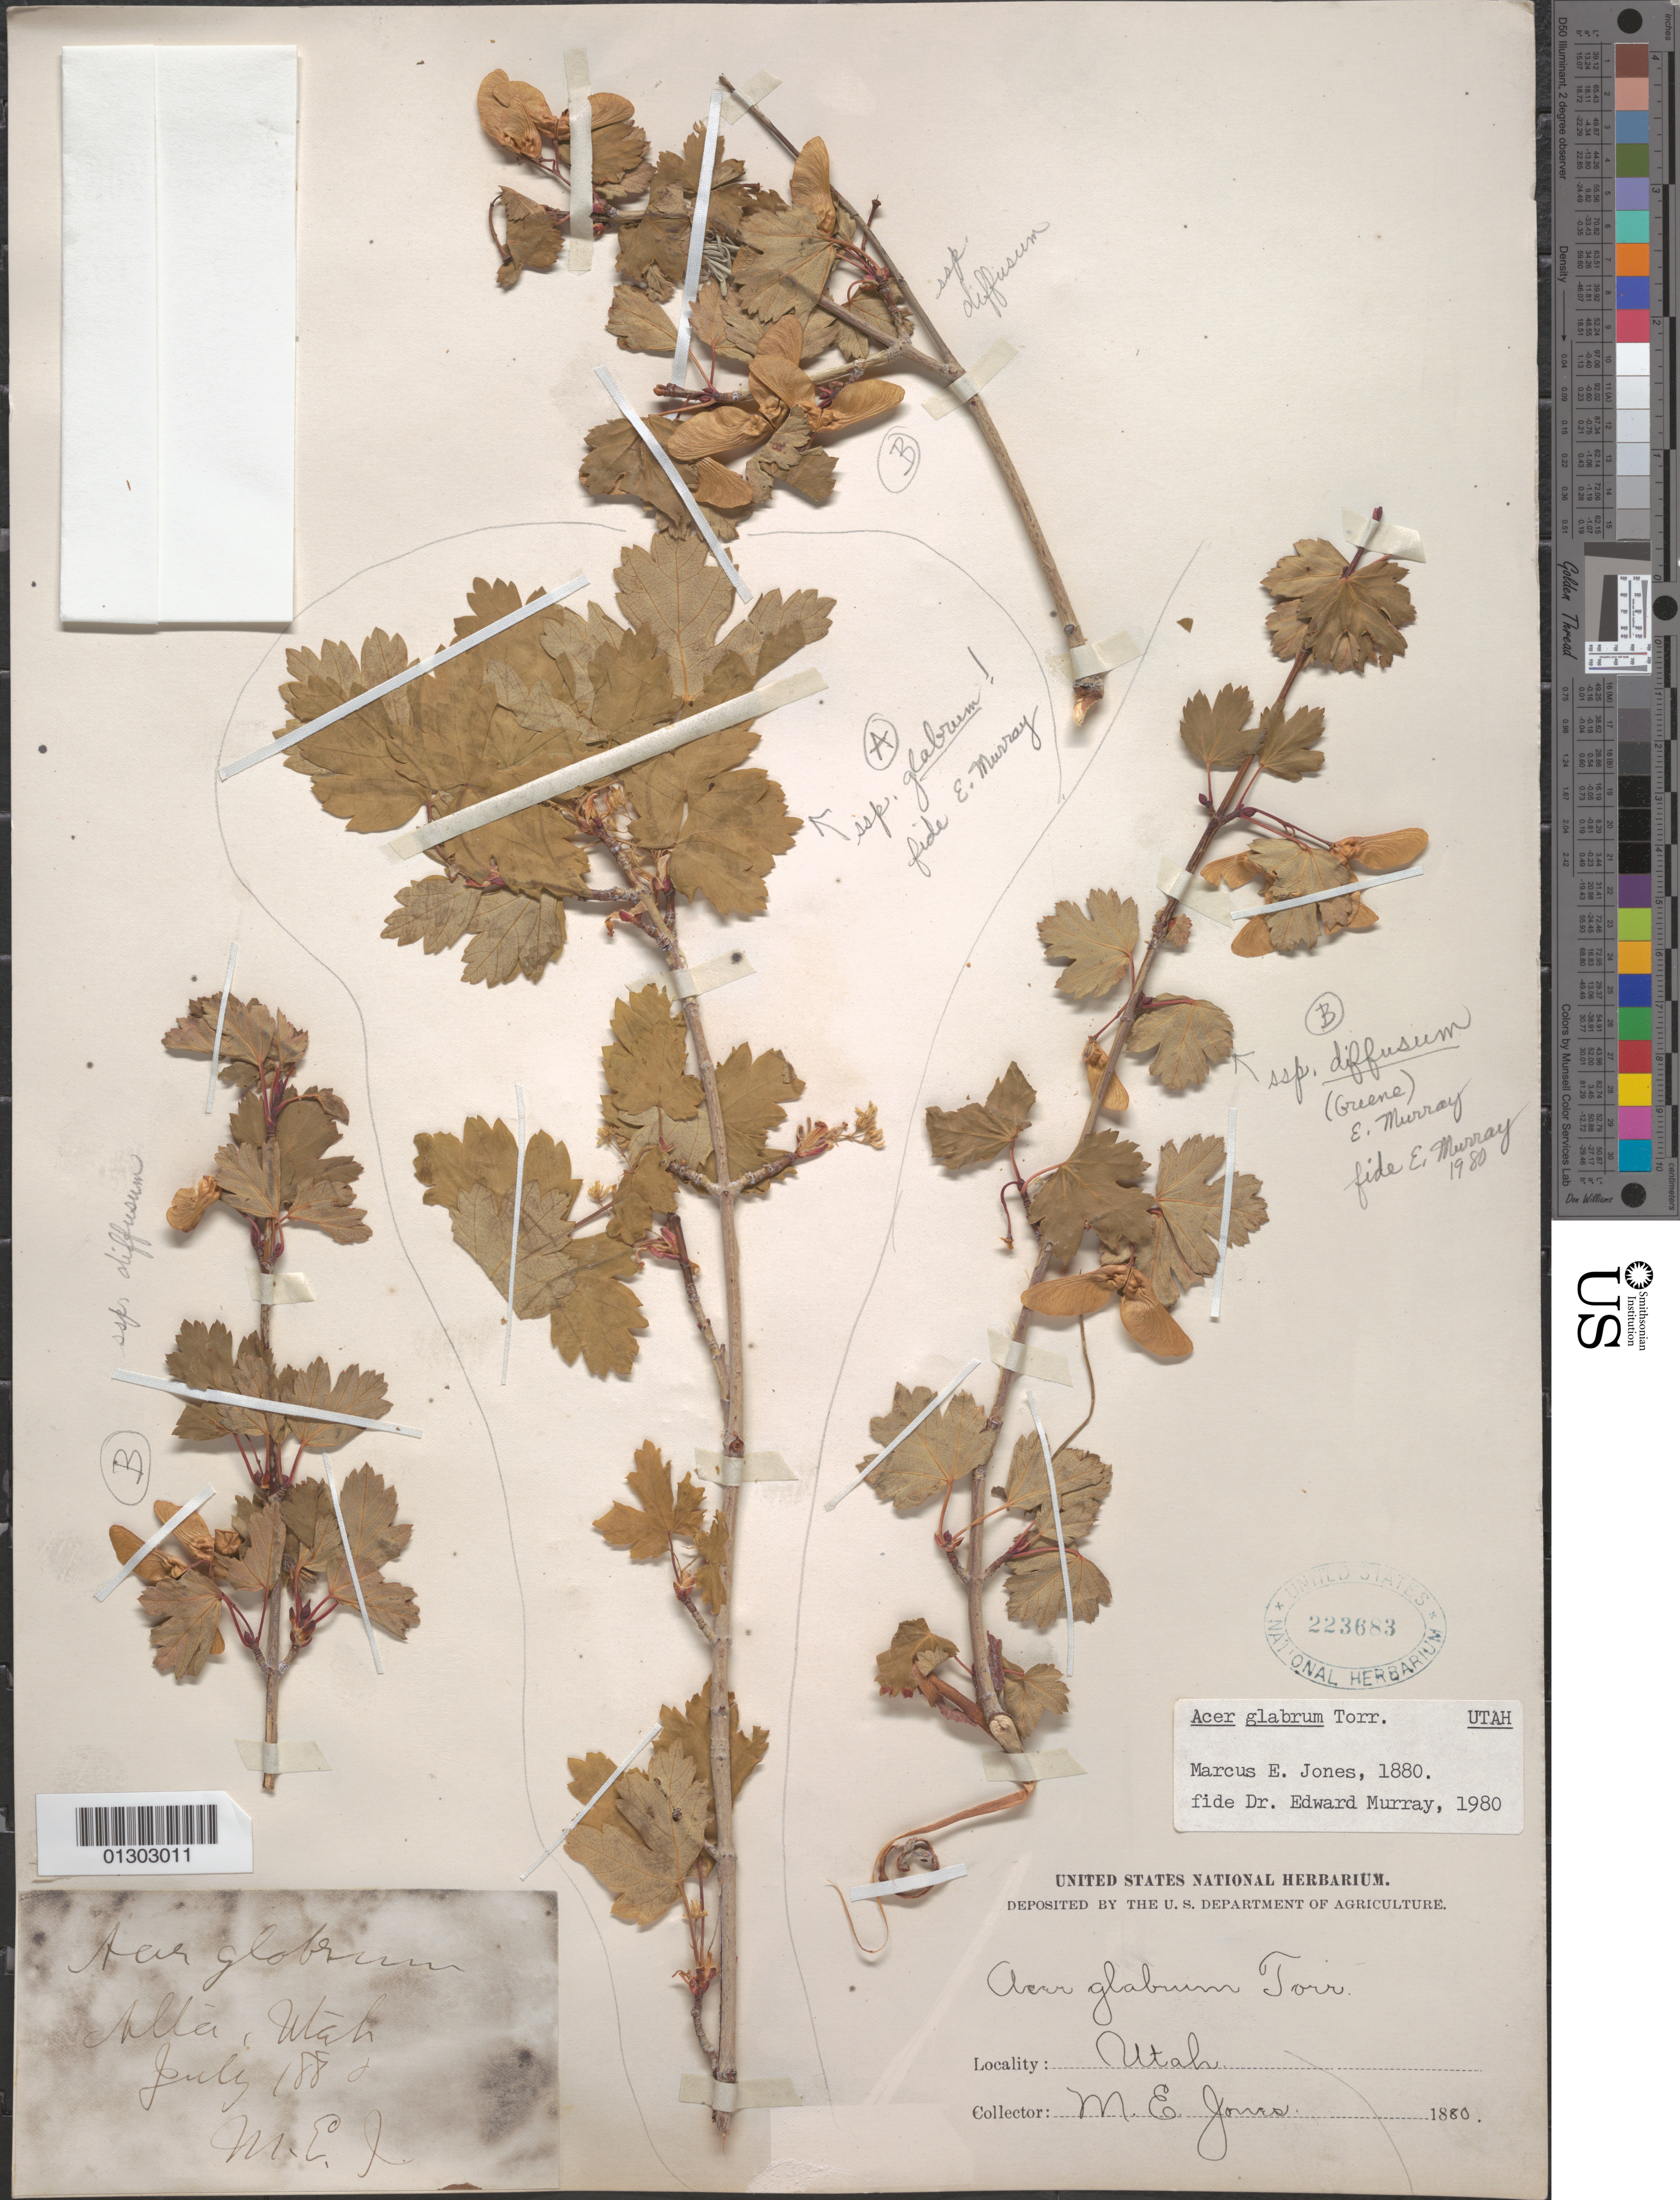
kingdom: Plantae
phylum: Tracheophyta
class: Magnoliopsida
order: Sapindales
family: Sapindaceae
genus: Acer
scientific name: Acer glabrum subsp. diffusum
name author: (Greene) A.E. Murray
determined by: Murray, Edward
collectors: M. E. Jones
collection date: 1880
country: United States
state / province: Utah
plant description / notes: Mixed Collection. Also det: Acer glabrum Torr. ssp. glabrum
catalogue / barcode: US 223683-2